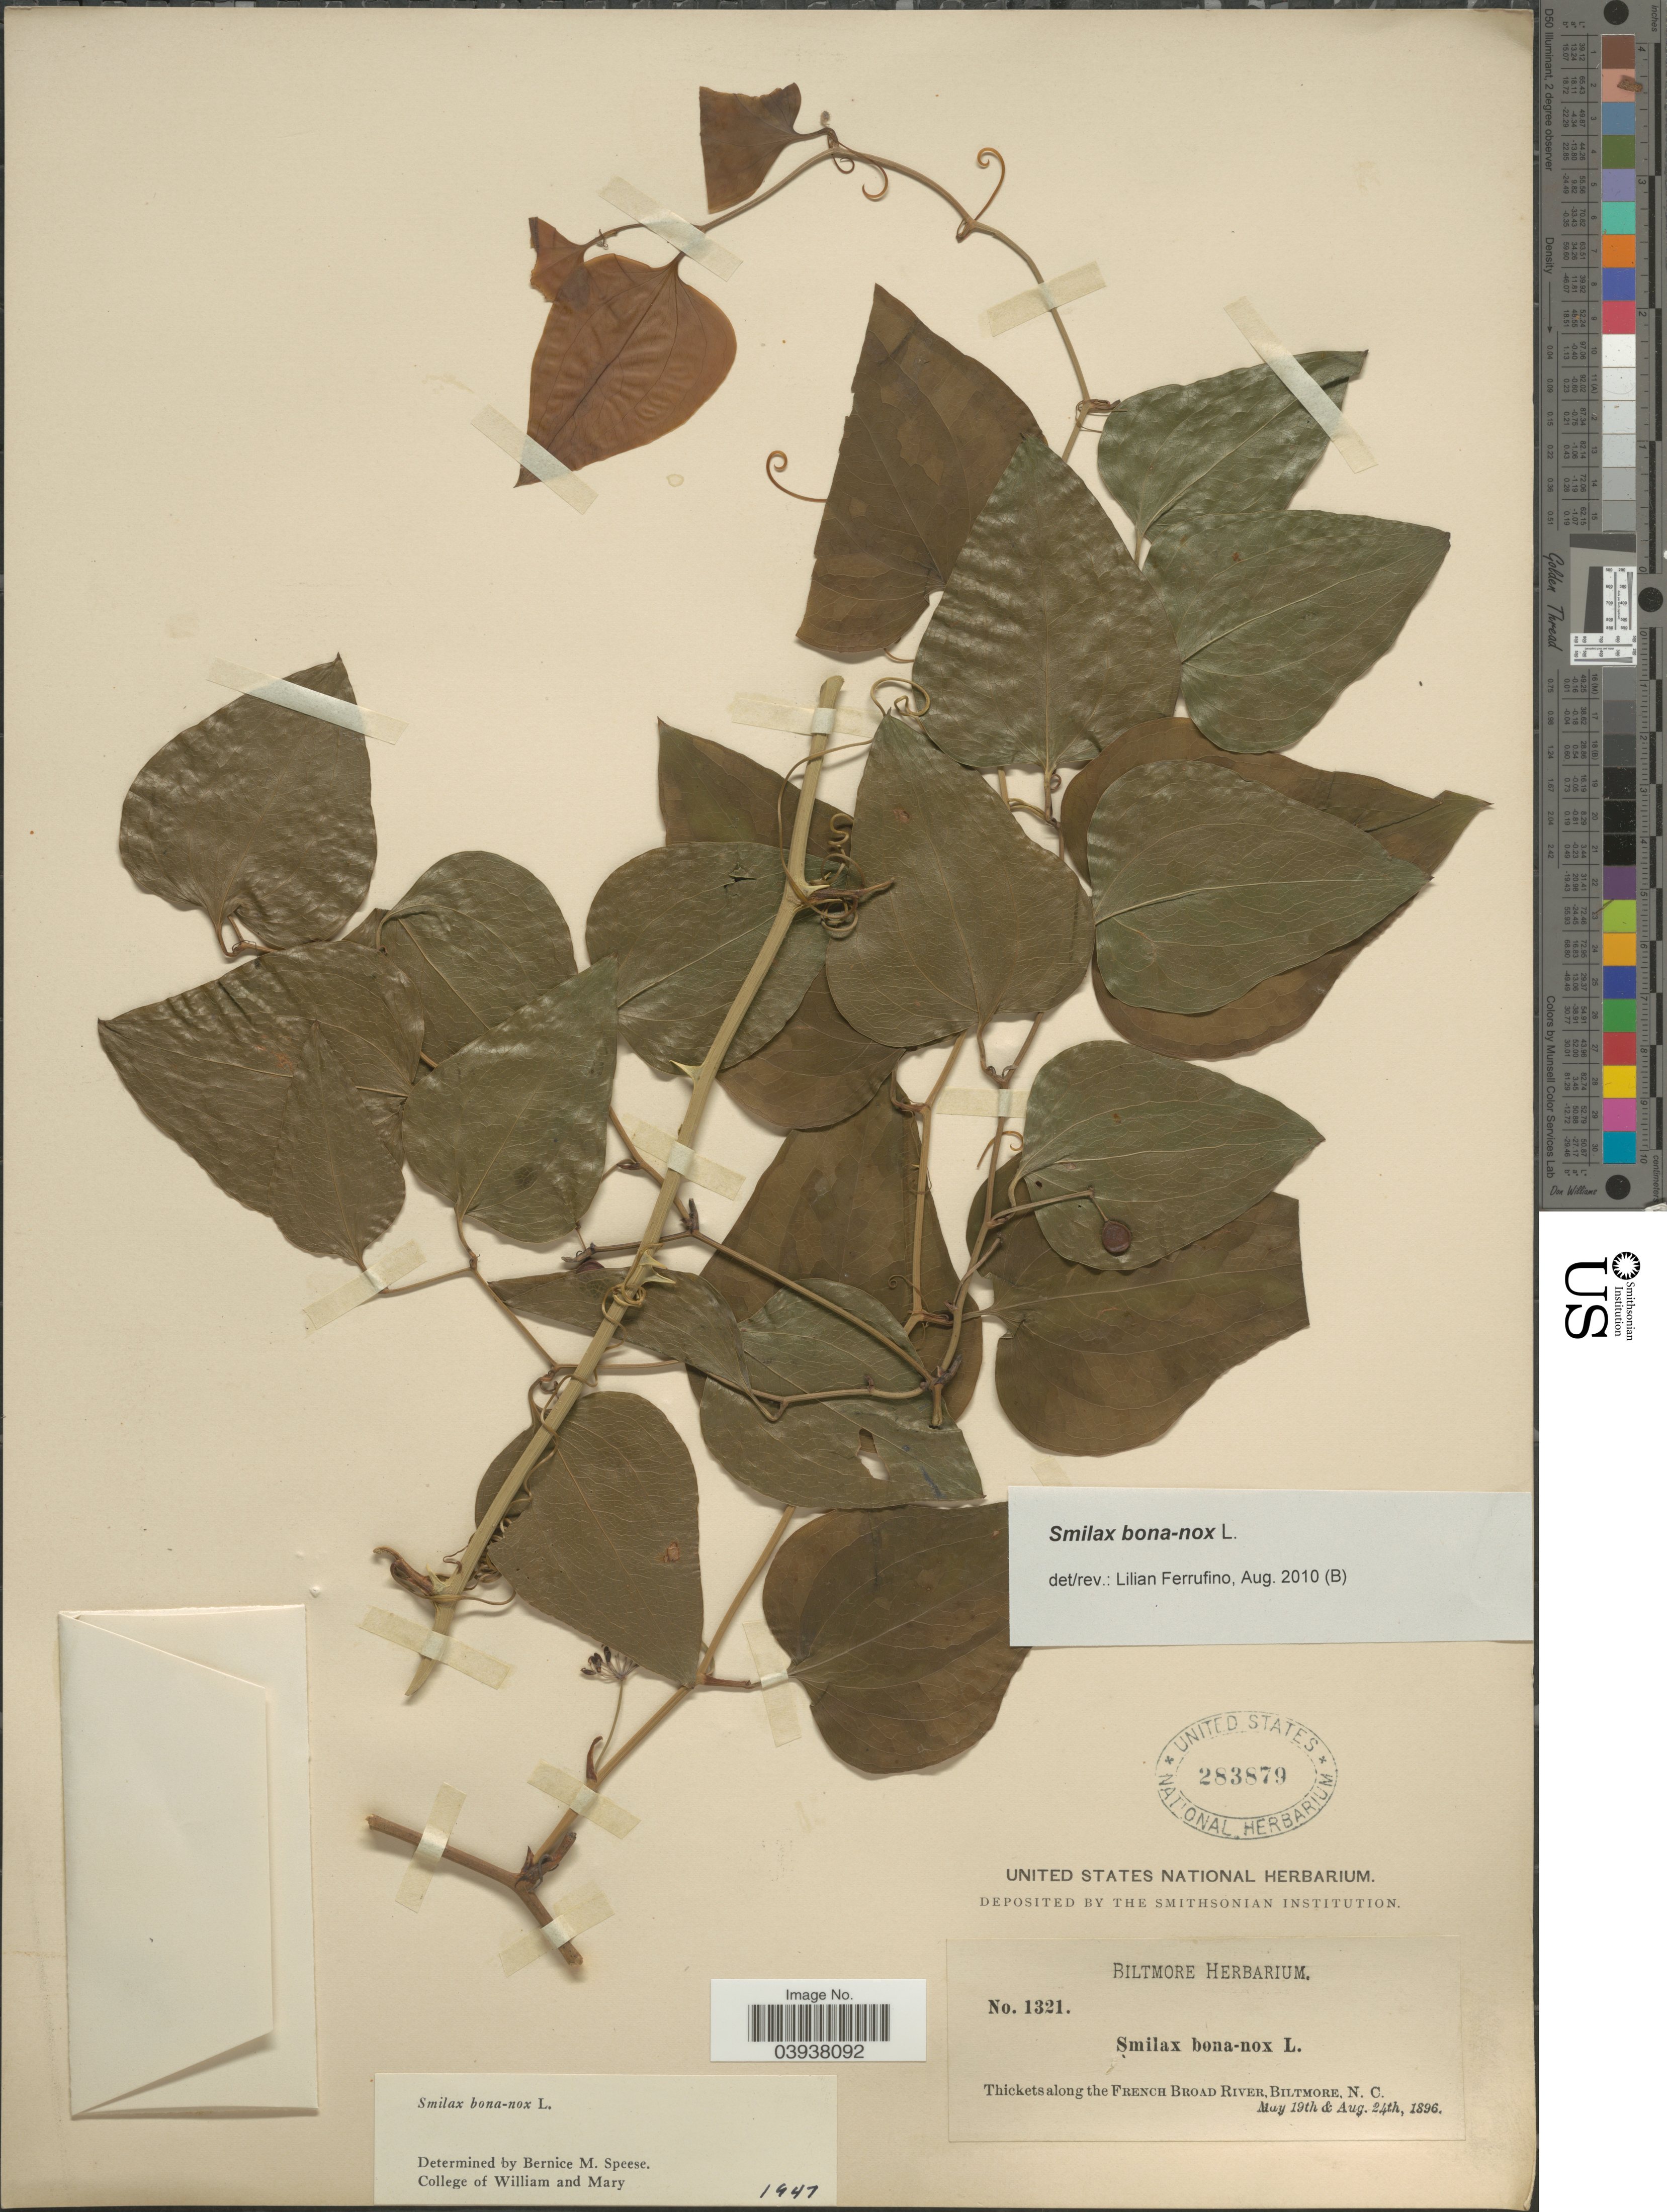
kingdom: Plantae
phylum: Tracheophyta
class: Liliopsida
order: Liliales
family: Smilacaceae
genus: Smilax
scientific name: Smilax bona-nox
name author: L.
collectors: ex herb. Biltmore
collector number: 1321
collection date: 1896-05-19/1896-08-24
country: United States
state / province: North Carolina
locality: Thickets along the French Broad River, Biltmore.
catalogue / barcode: US 283879